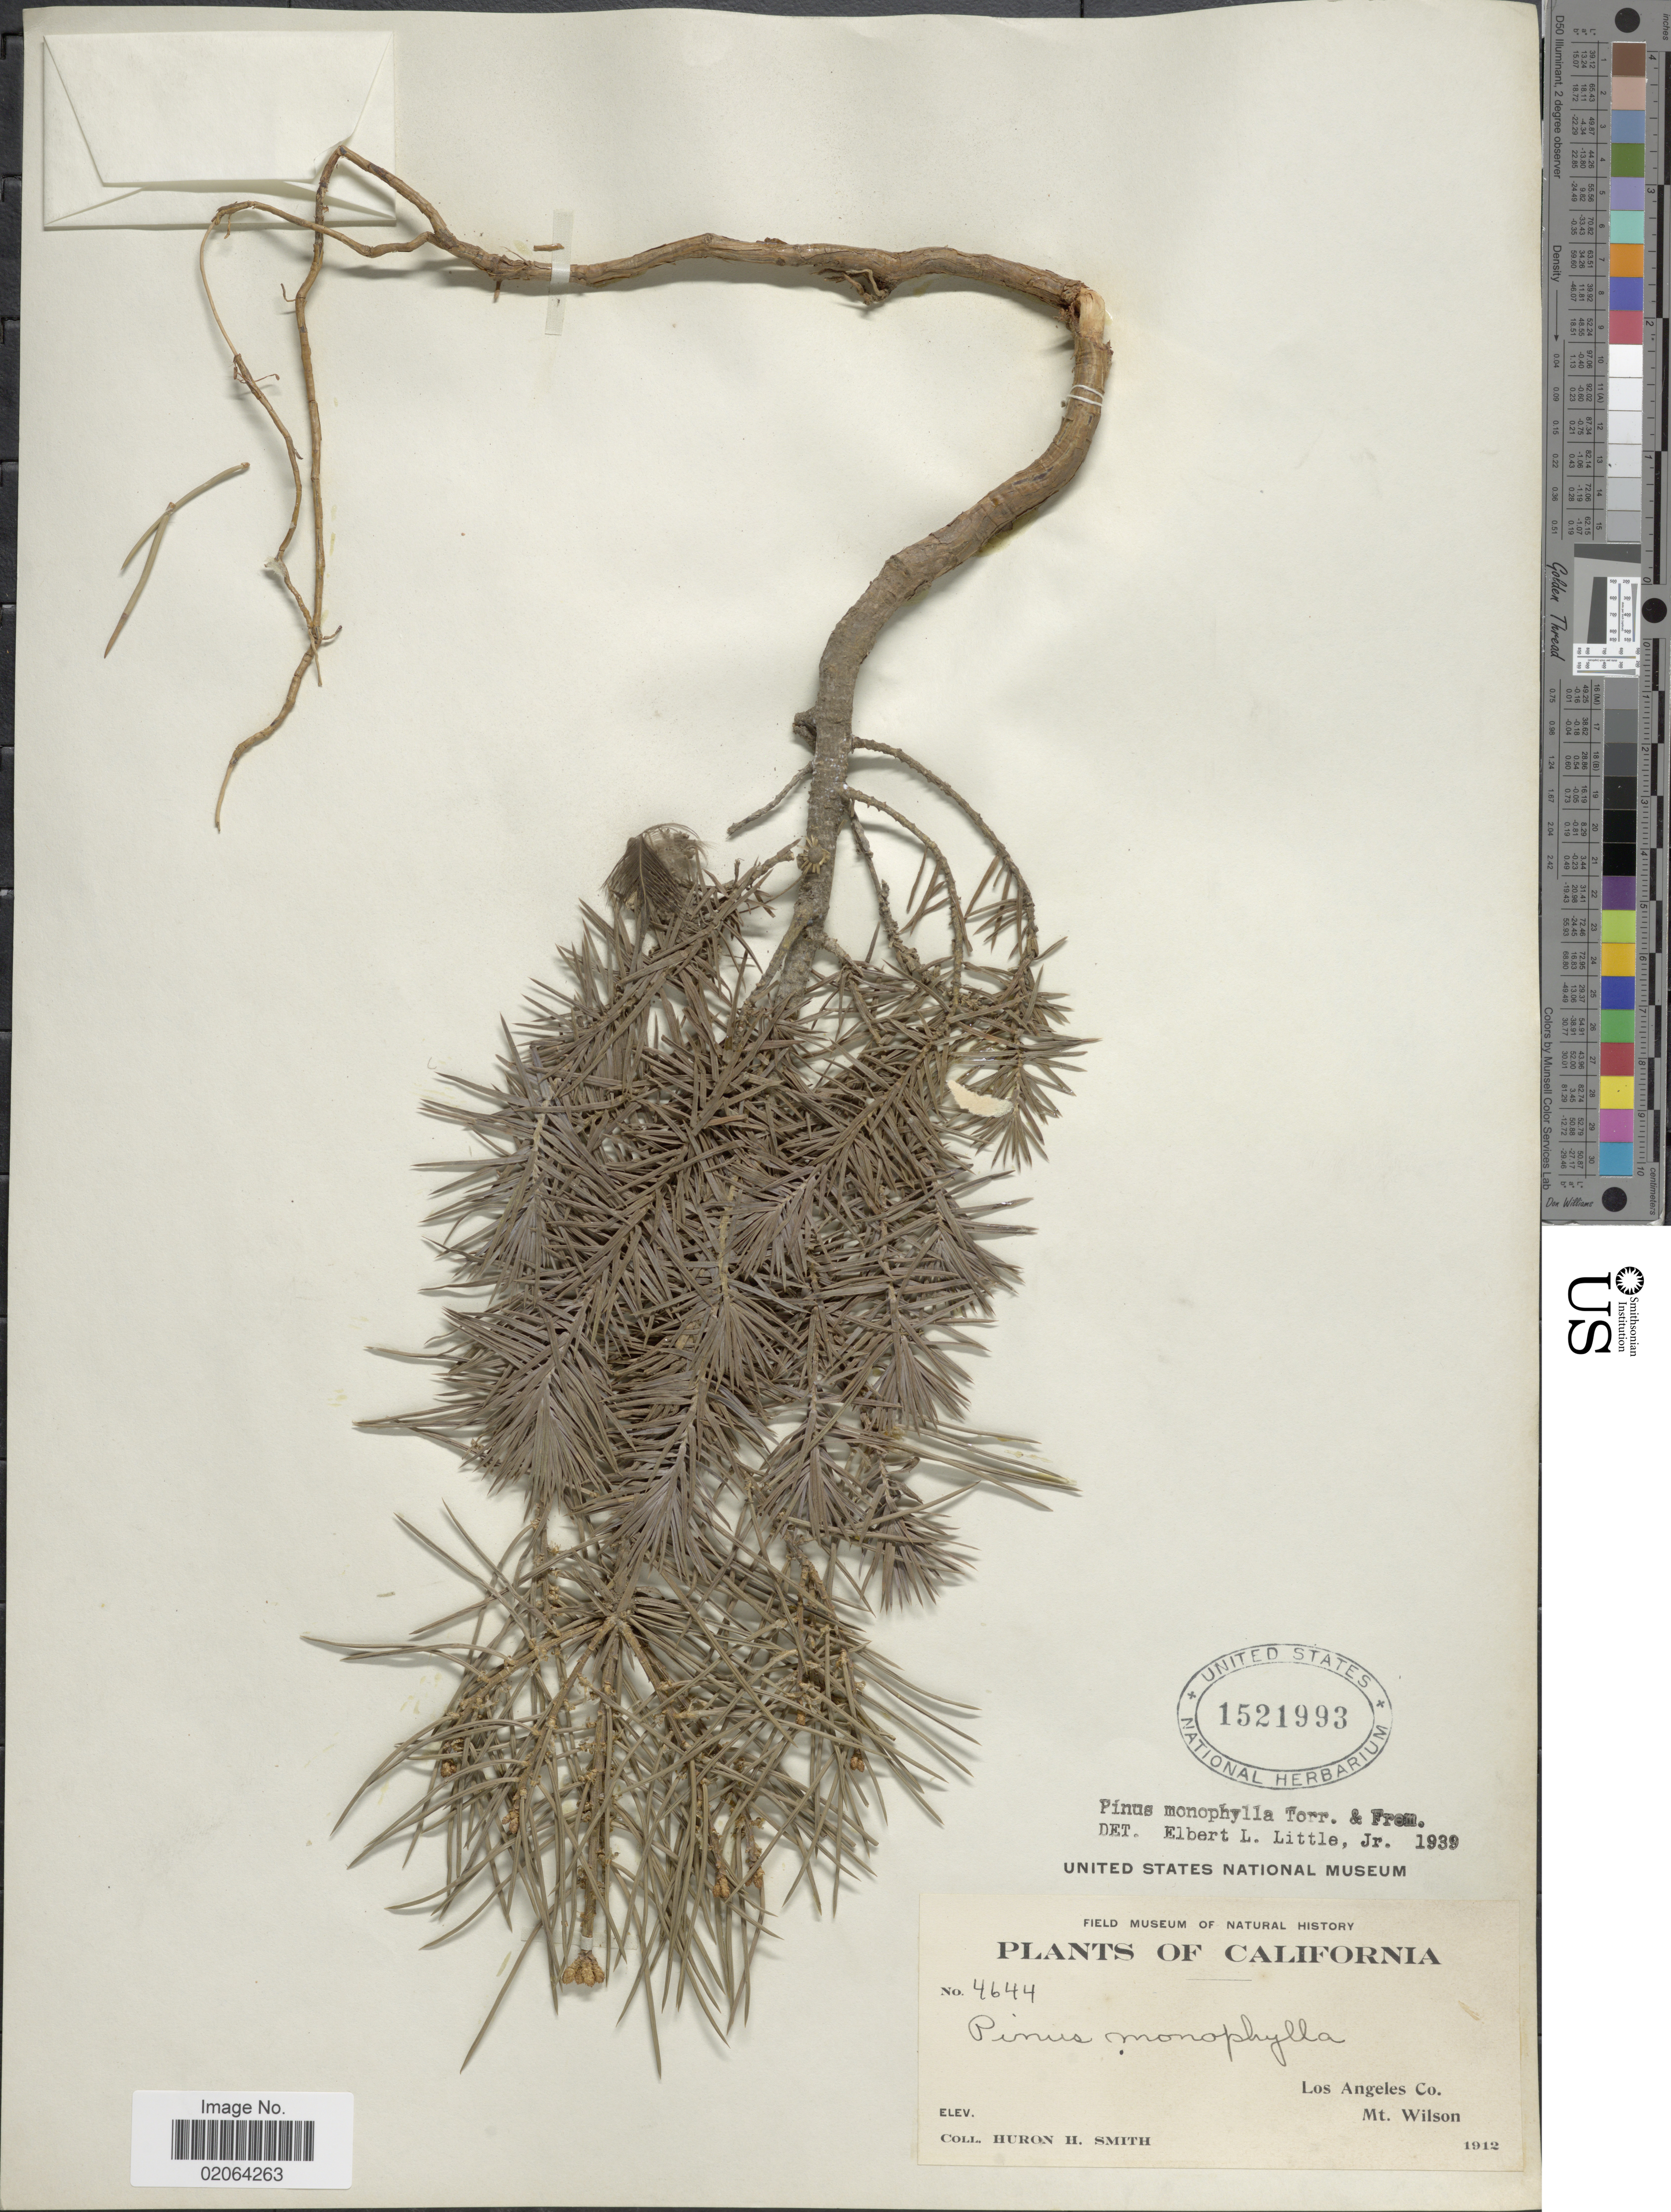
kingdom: Plantae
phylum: Tracheophyta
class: Pinopsida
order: Pinales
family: Pinaceae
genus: Pinus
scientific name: Pinus monophylla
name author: Torr. & Frém.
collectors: Huron H. Smith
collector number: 4644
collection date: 1912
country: United States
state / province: California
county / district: Los Angeles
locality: California, Los Angeles Co. Mt. Wilson.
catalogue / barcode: US 1521993